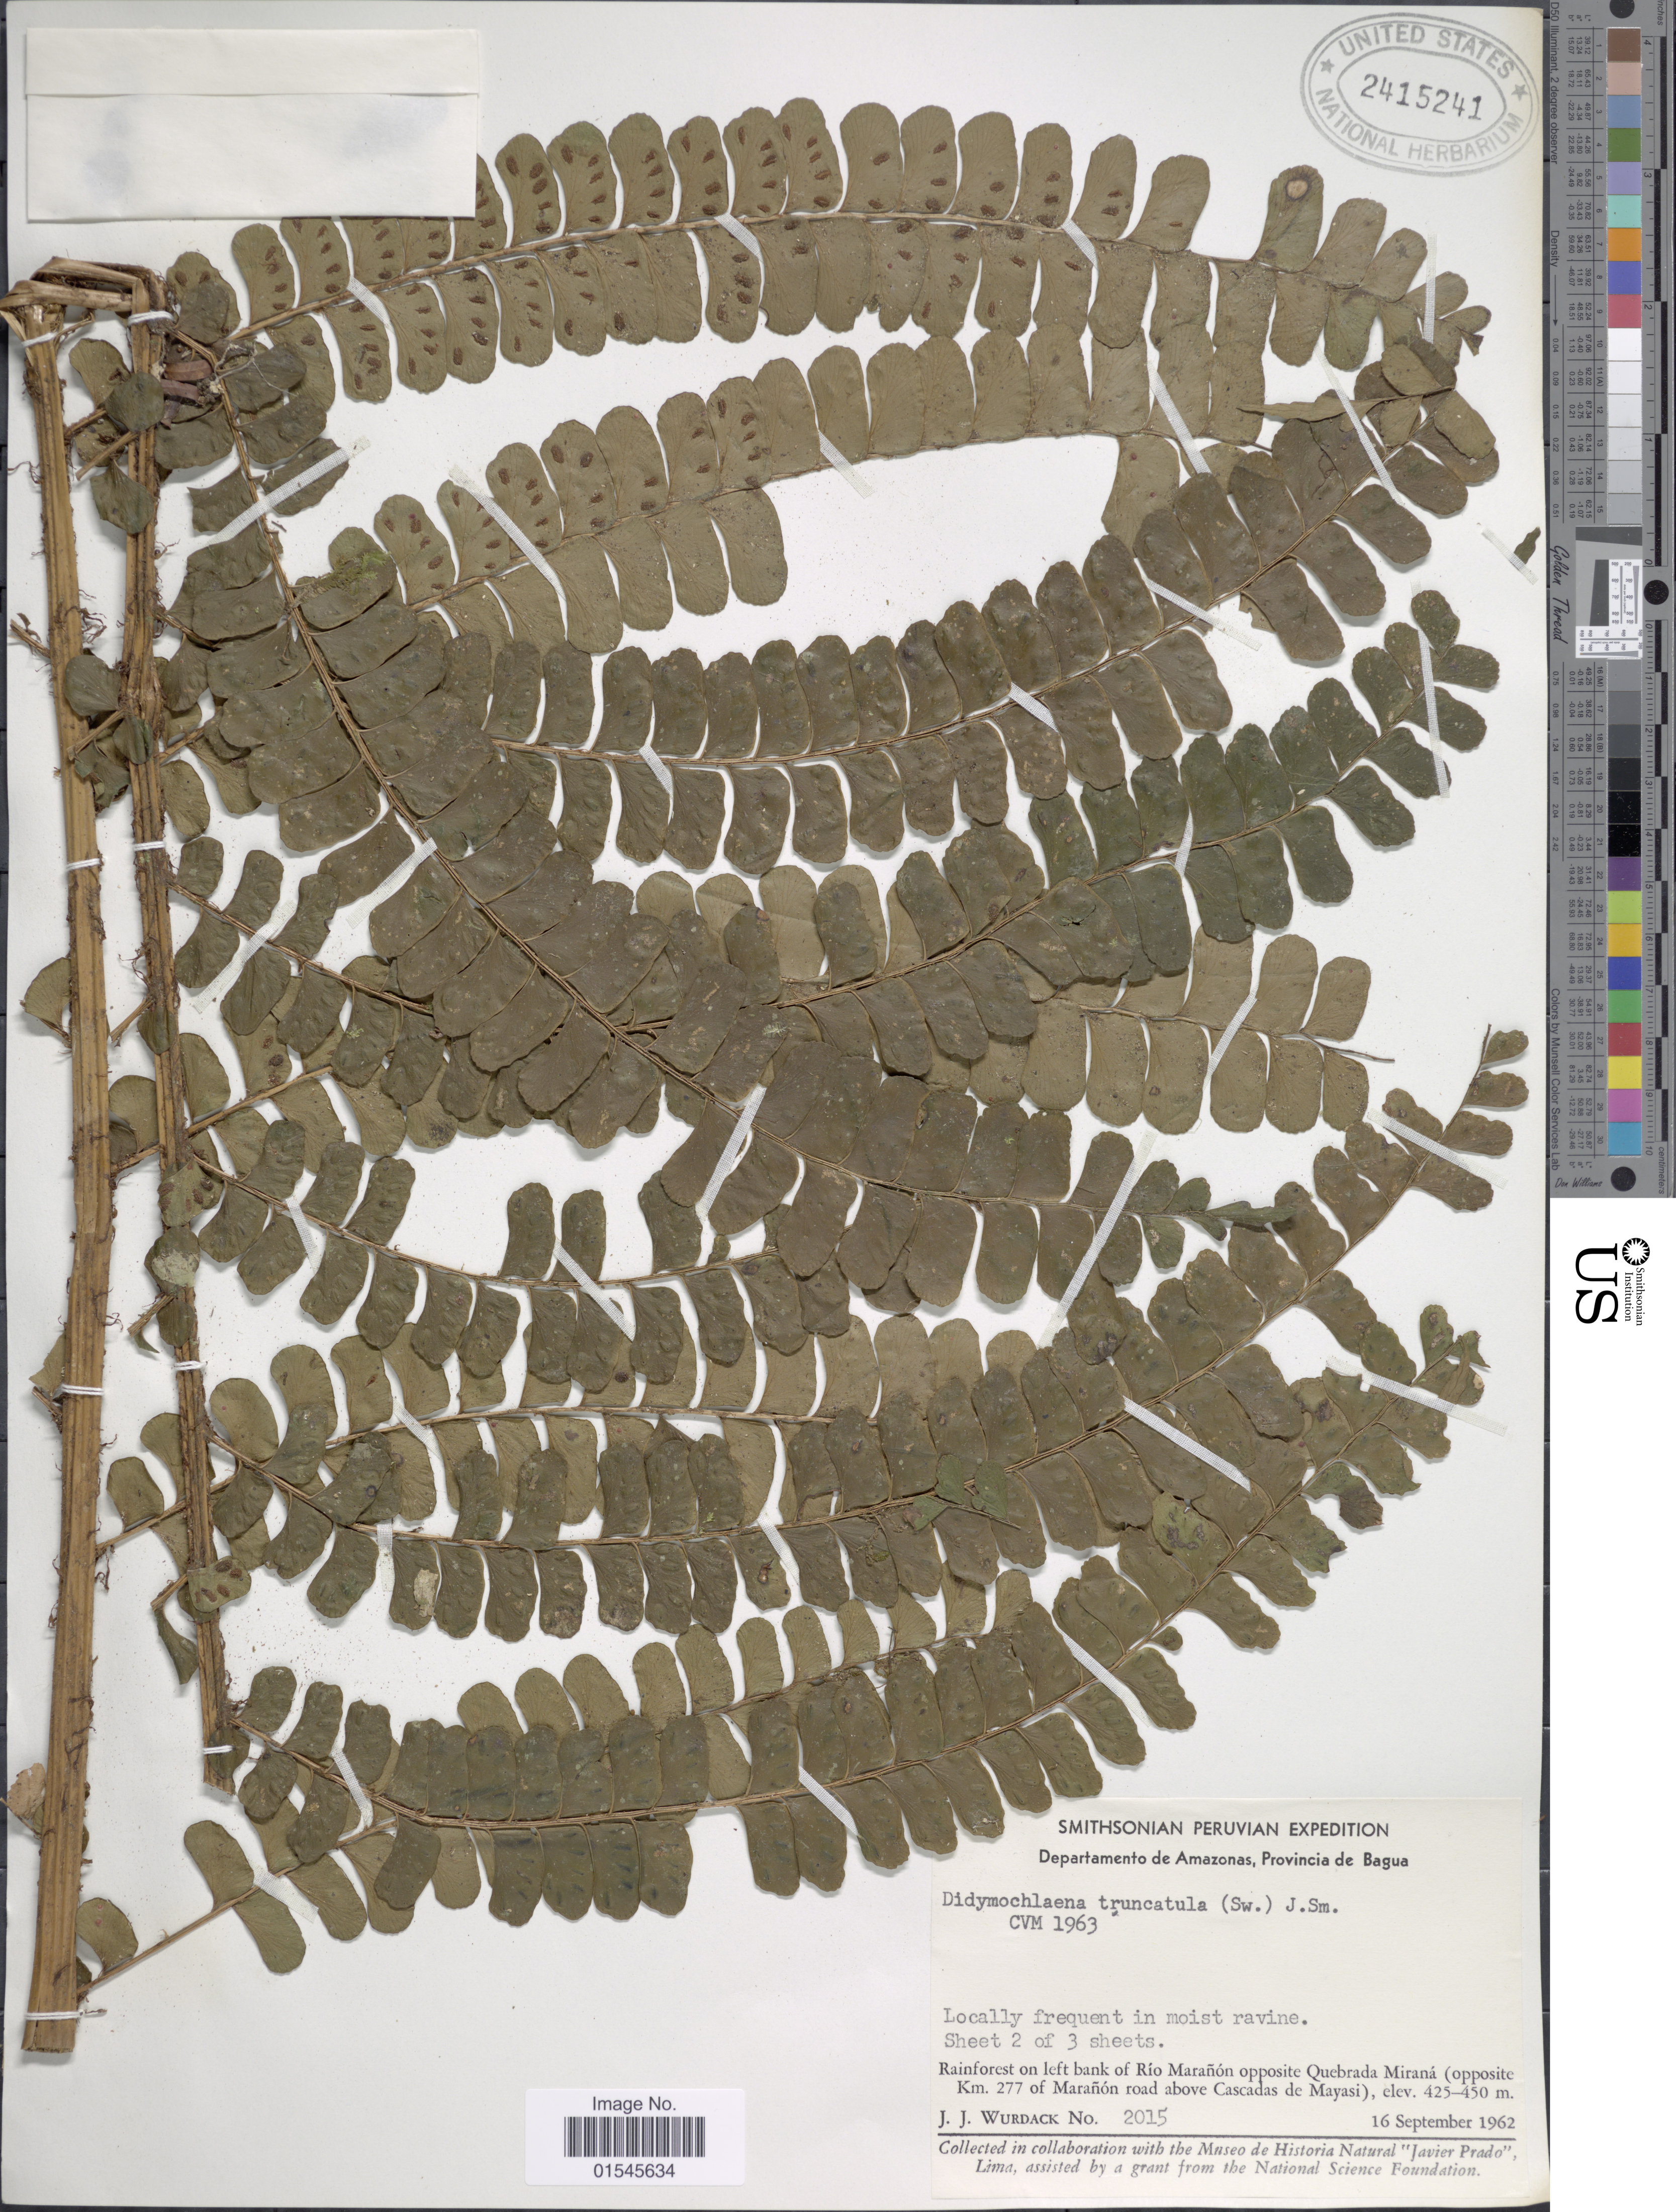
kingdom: Plantae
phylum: Tracheophyta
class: Polypodiopsida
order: Polypodiales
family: Didymochlaenaceae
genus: Didymochlaena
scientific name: Didymochlaena truncatula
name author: (Sw.) J. Sm.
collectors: J. J. Wurdack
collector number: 2015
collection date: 1962-09-16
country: Peru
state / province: Amazonas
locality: Departamento de Amazonas, province de Bagua, Rainforest on left bank of Río Marañón opposite Quebrada Miraná (opposite Km. 277 of Marañón road above Cascadas de Mayasi)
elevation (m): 425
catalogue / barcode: US 2415241